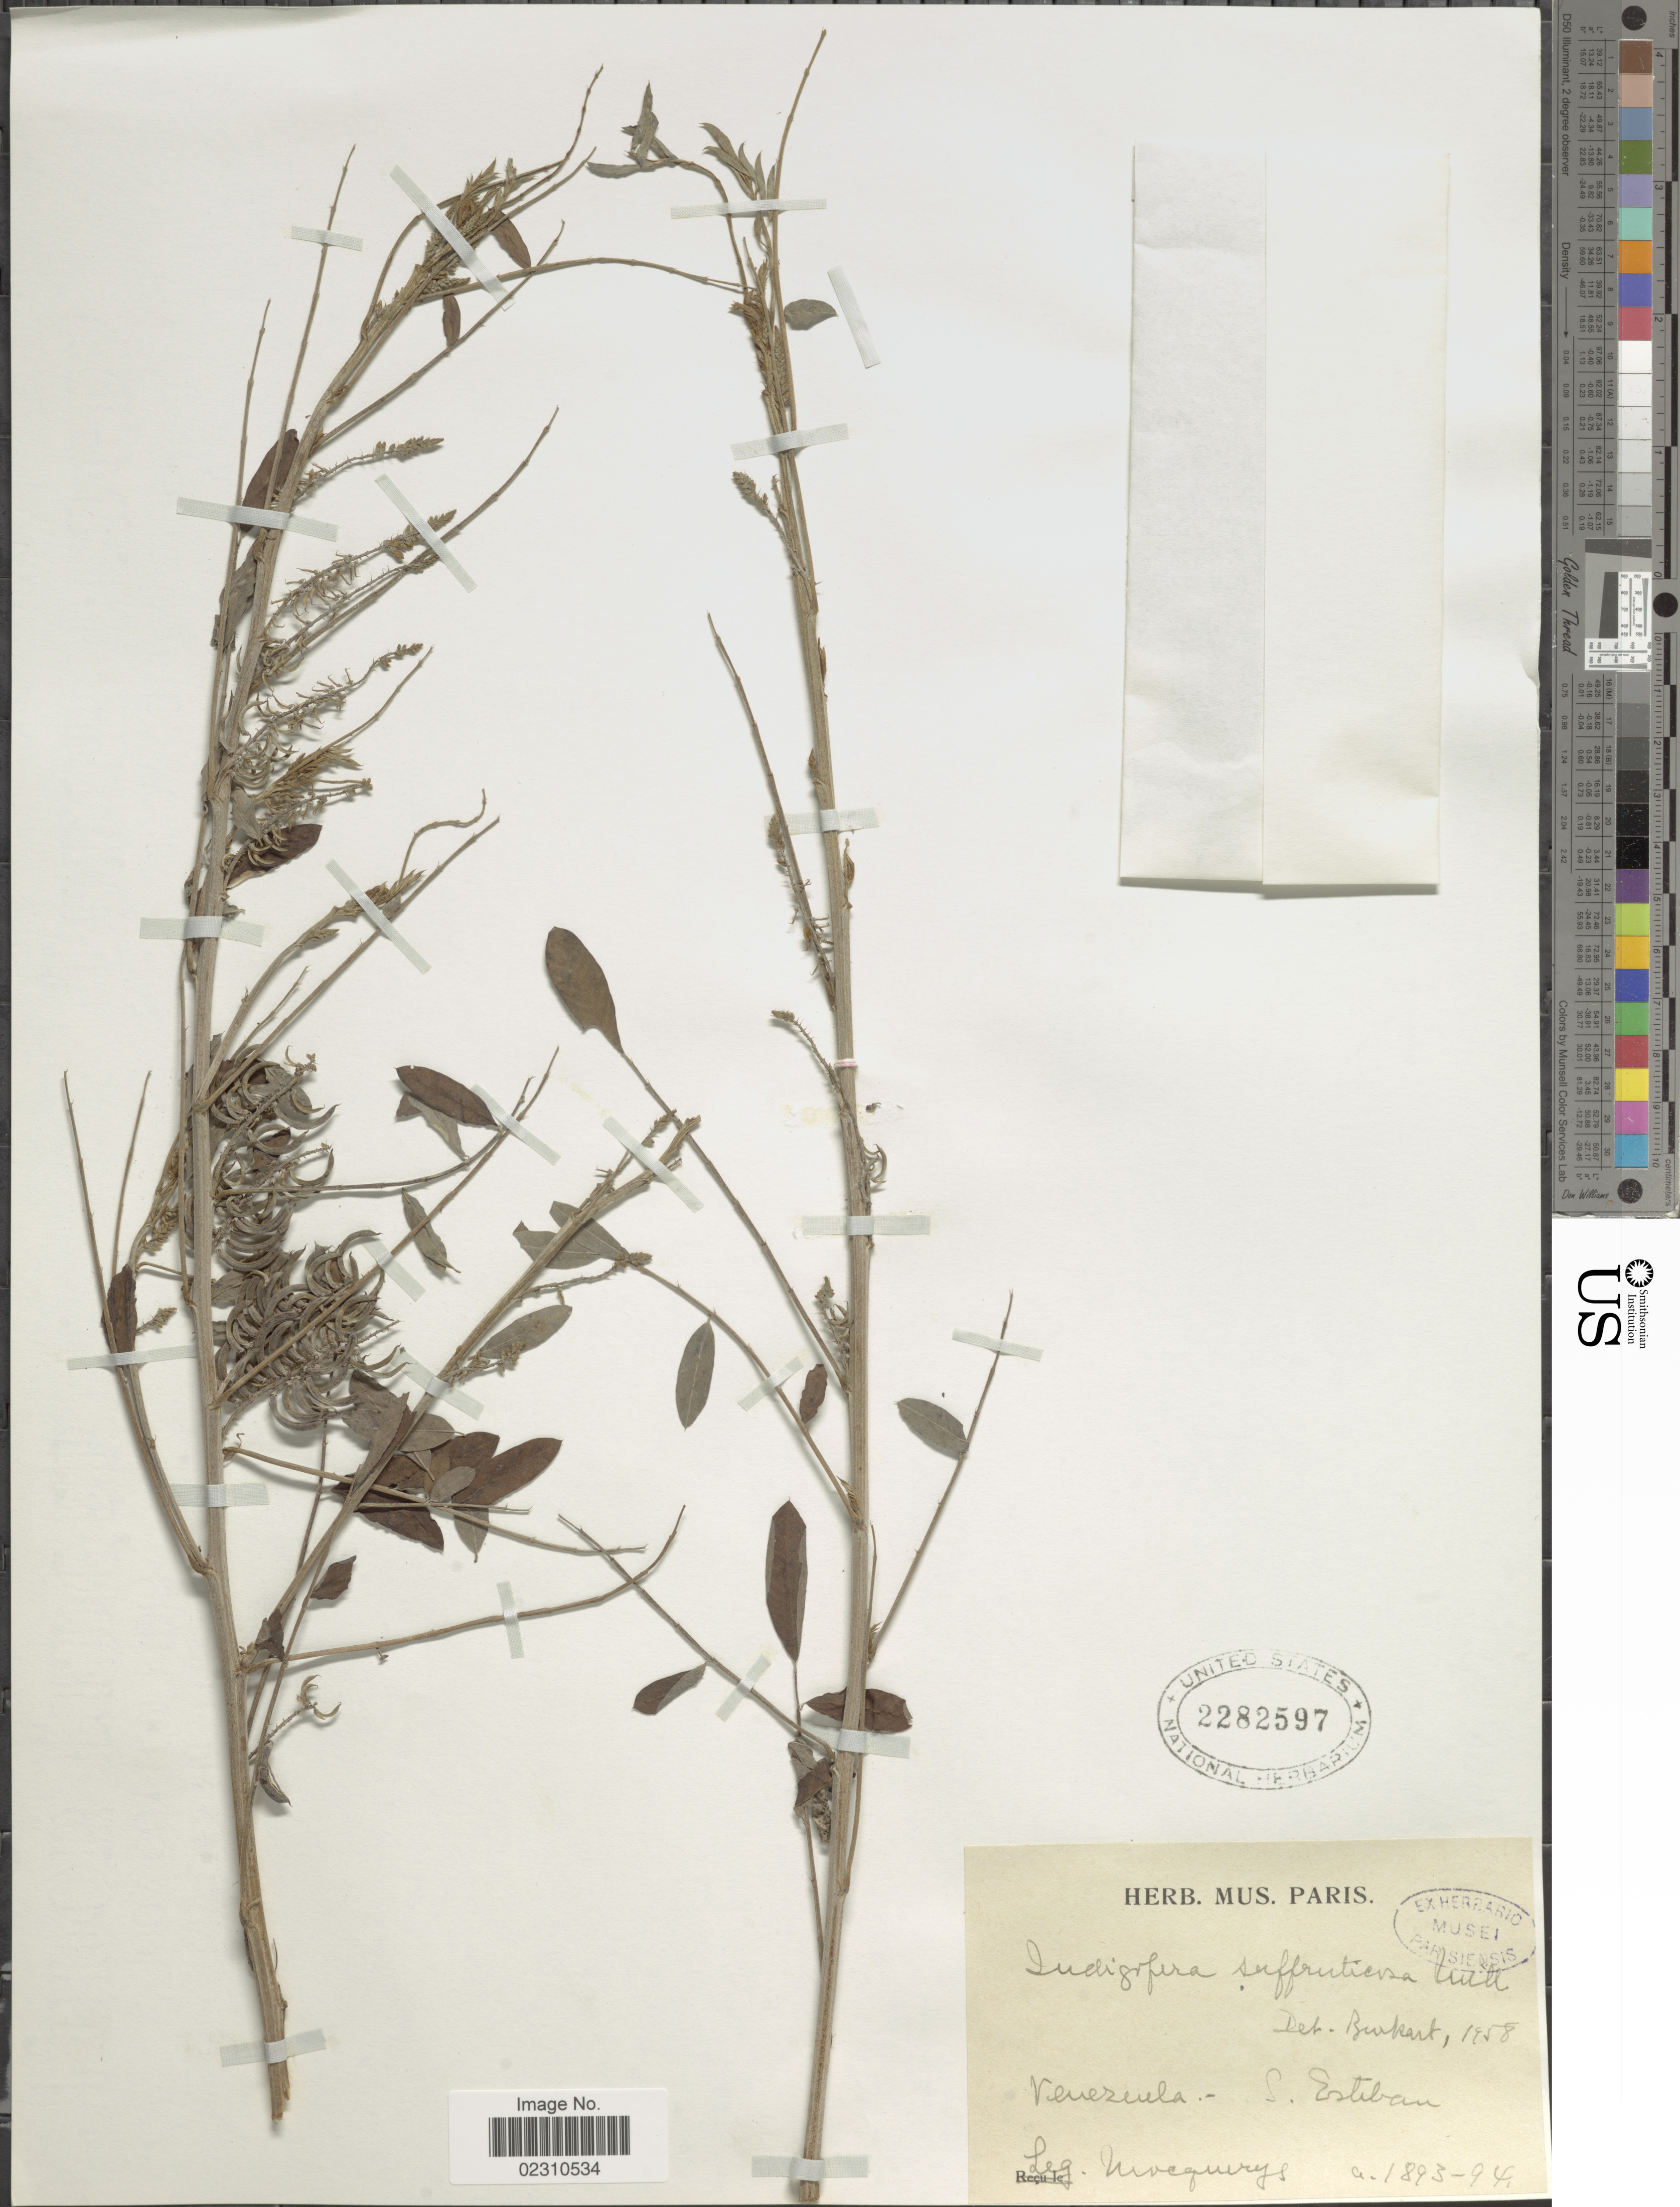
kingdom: Plantae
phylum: Tracheophyta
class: Magnoliopsida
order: Fabales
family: Fabaceae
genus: Indigofera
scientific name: Indigofera suffruticosa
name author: Mill.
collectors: A. Mocquerys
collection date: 1893/1894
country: Venezuela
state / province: Carabobo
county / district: Puerto Cabello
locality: San Esteban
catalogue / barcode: US 2282597